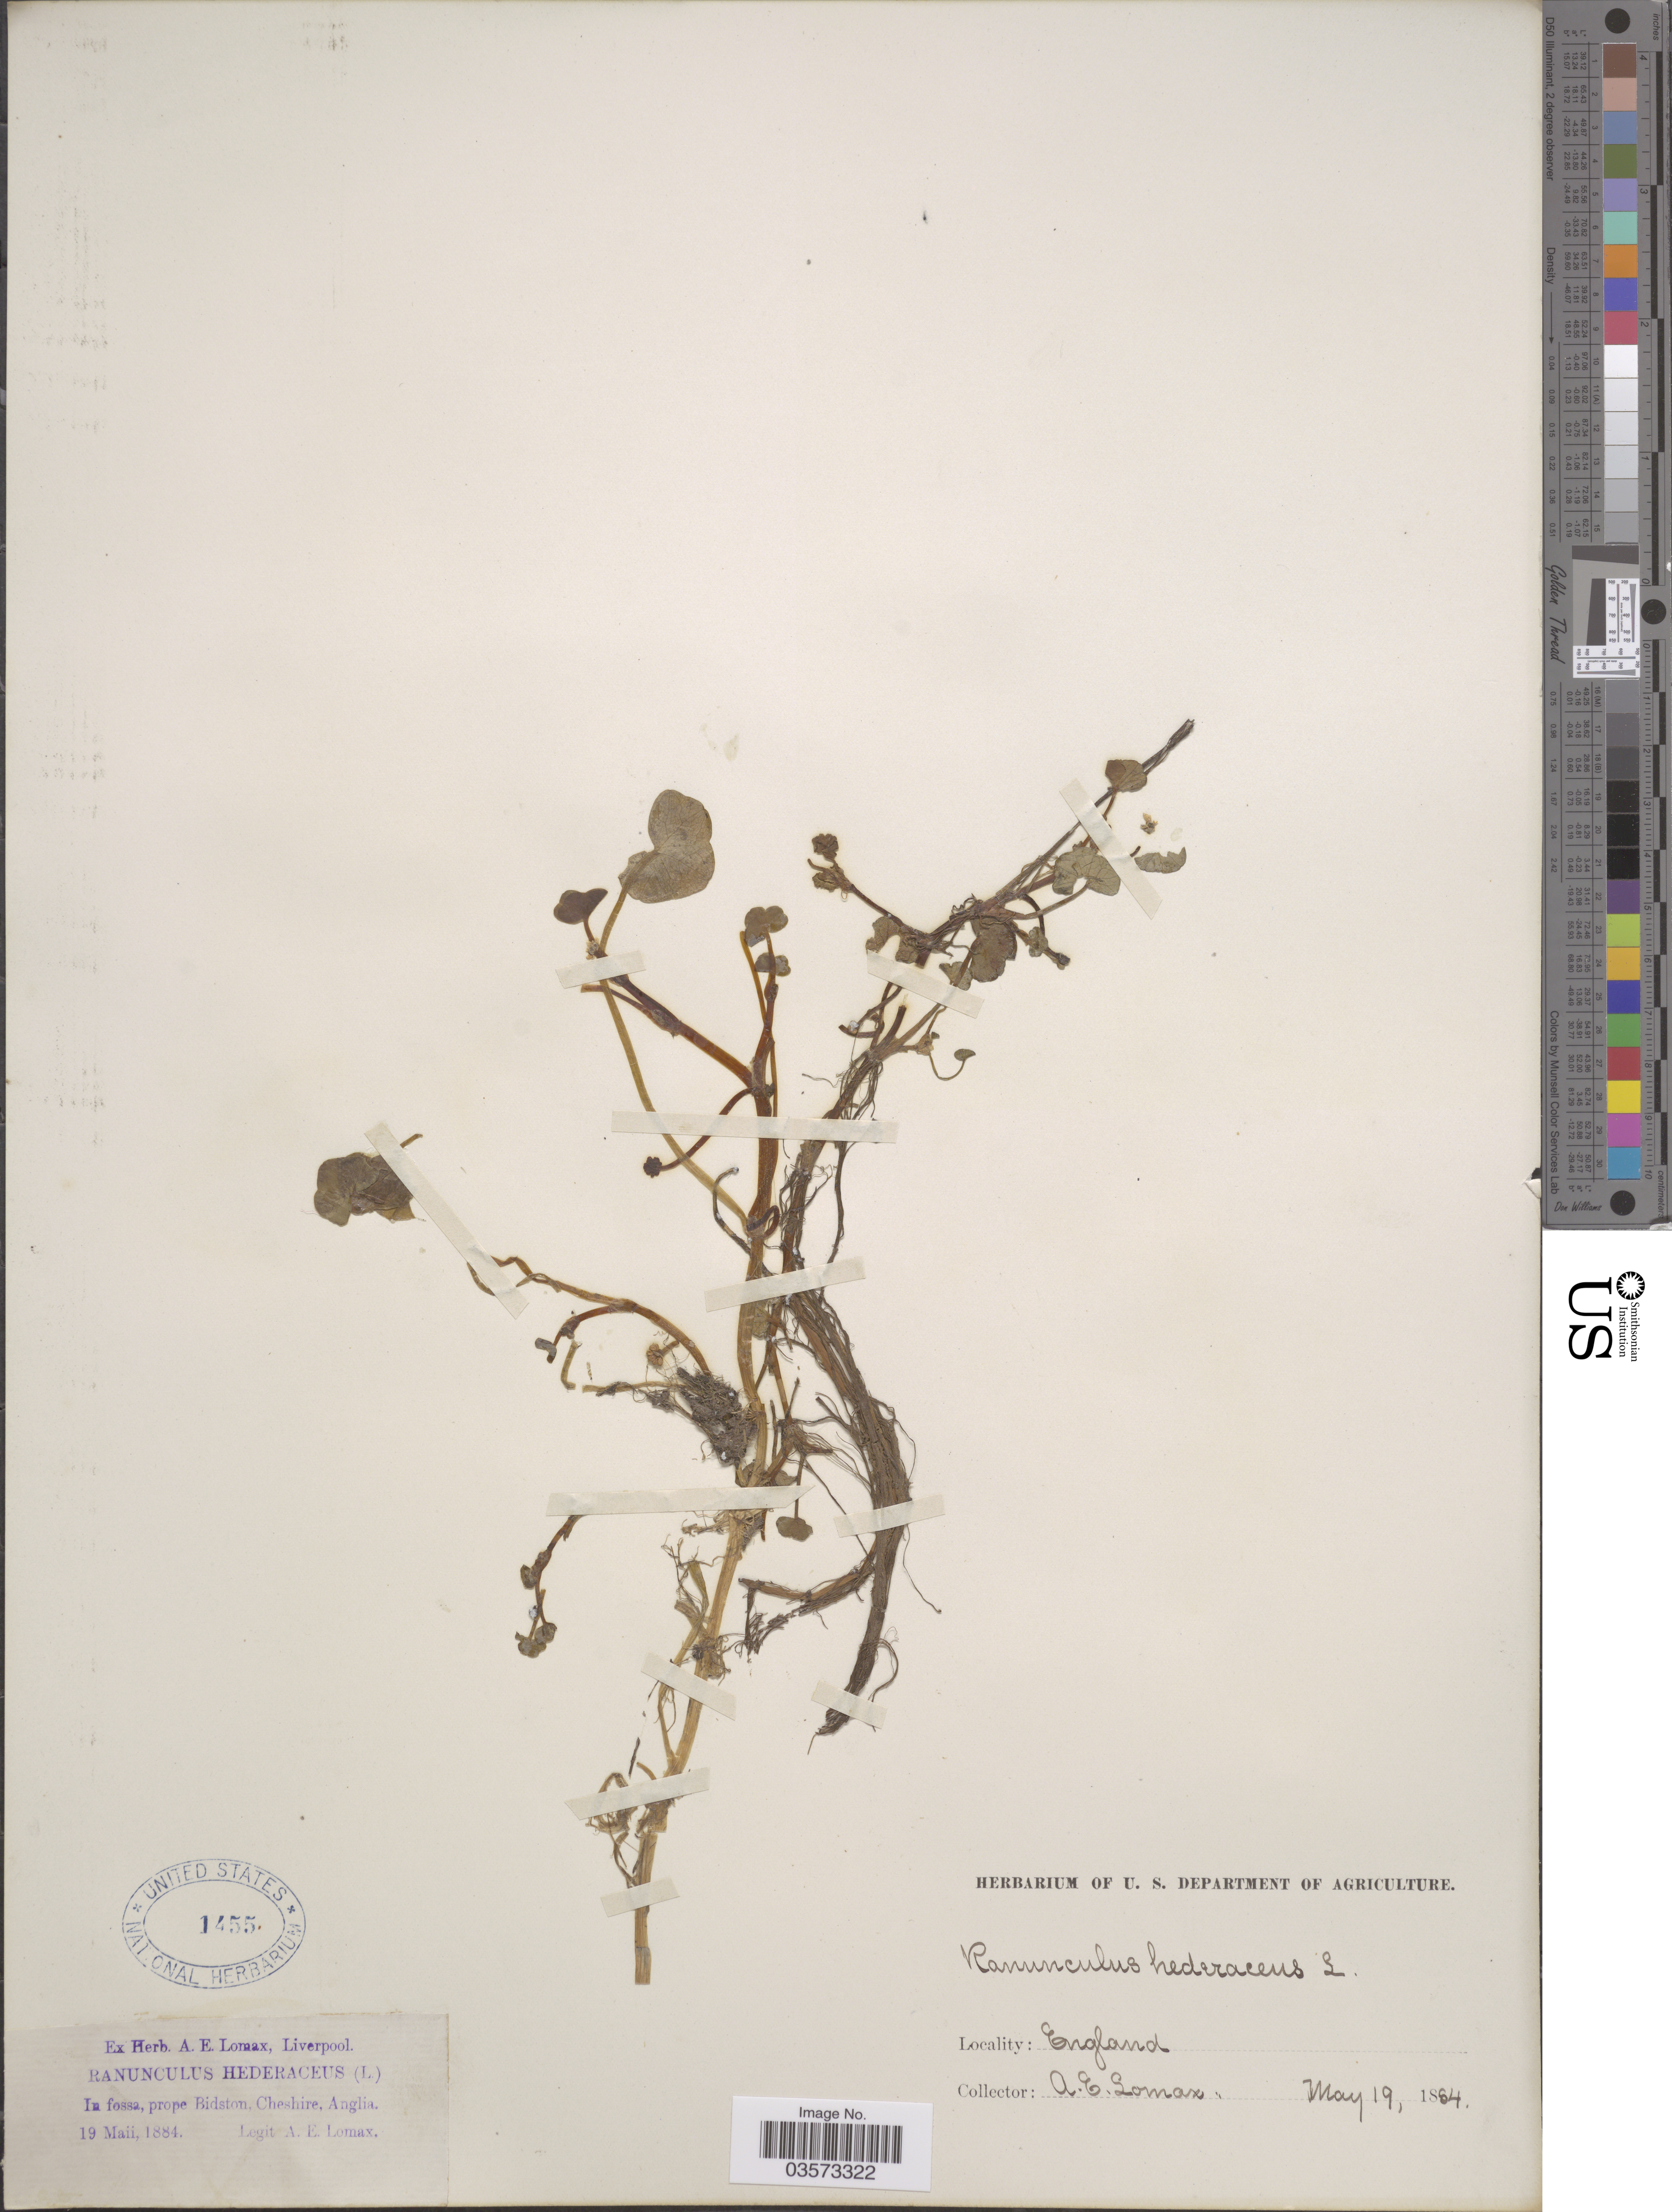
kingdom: Plantae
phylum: Tracheophyta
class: Magnoliopsida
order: Ranunculales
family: Ranunculaceae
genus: Ranunculus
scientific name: Ranunculus hederaceus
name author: L.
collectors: A. Lomax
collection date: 1884-05-19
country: United Kingdom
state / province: England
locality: In fossa, prope Bidston, Cheshire, Anglia.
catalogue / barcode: US 1455